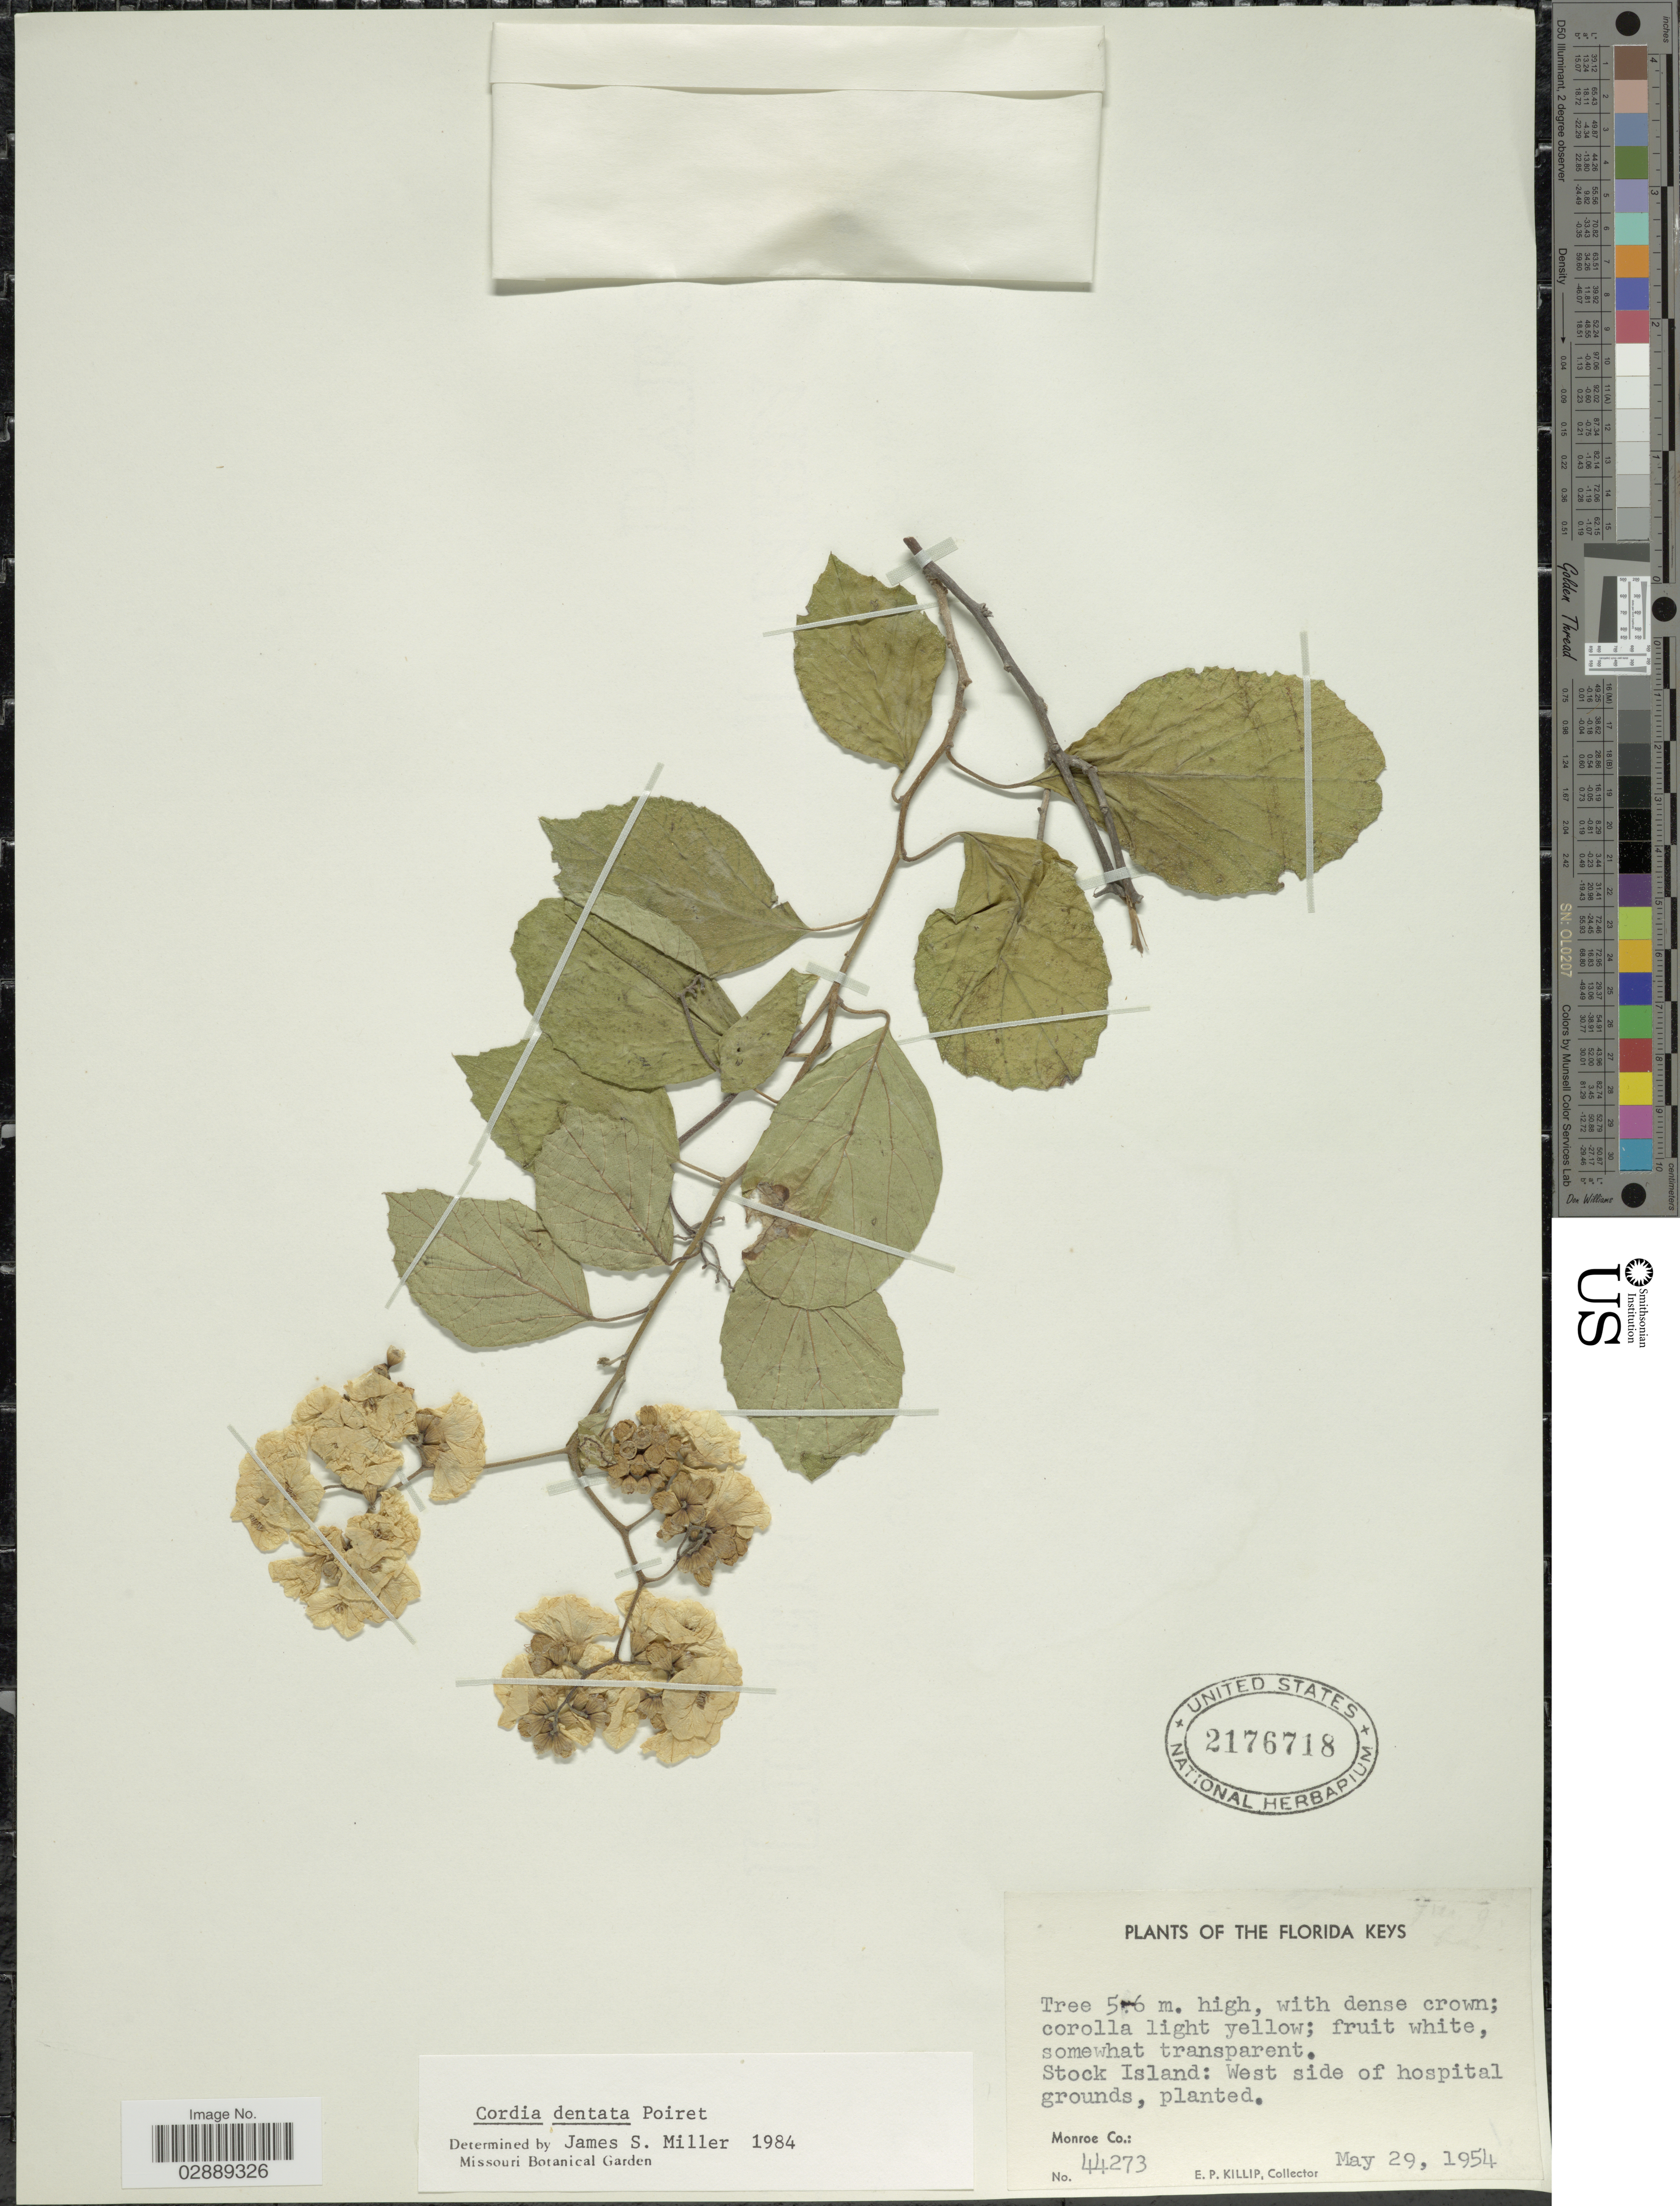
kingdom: Plantae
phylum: Tracheophyta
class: Magnoliopsida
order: Boraginales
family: Cordiaceae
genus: Cordia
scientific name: Cordia dentata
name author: Poir.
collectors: E. P. Killip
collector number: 44273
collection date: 1954-05-29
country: United States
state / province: Florida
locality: Florida Keys. Stock Island: West side of hospital grounds, planted. Monroe Co.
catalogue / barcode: US 2176718